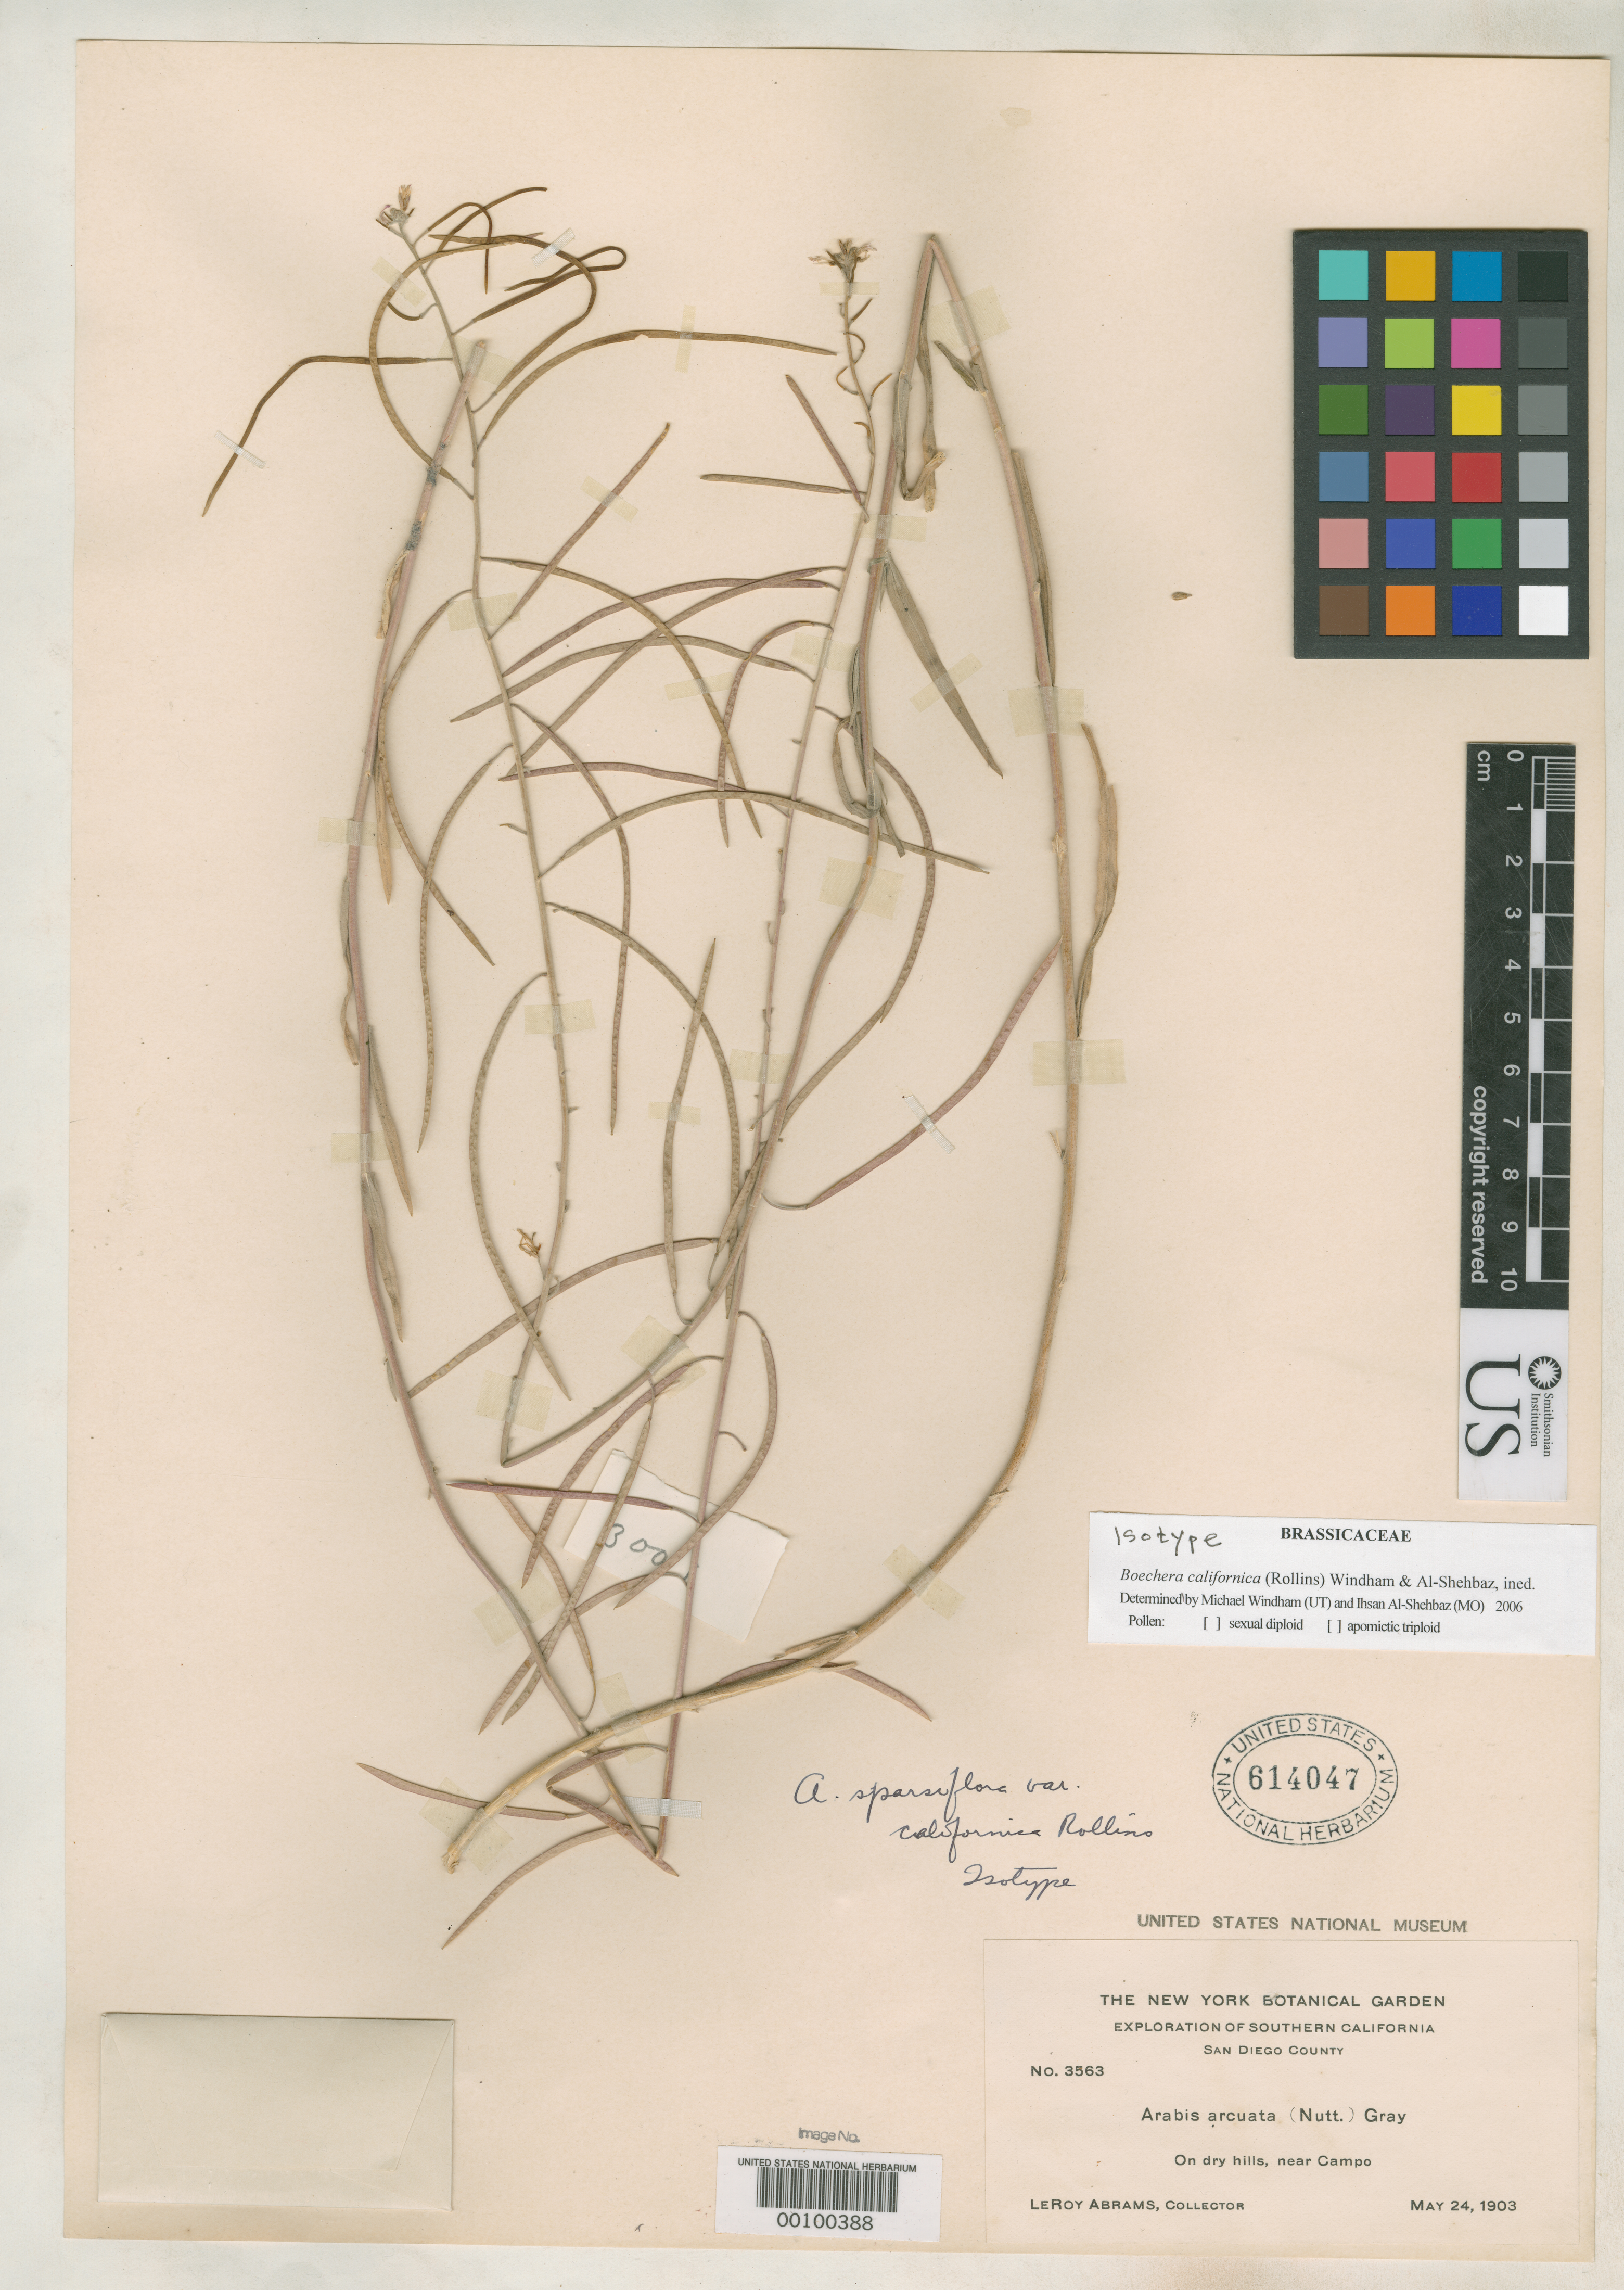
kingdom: Plantae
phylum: Tracheophyta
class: Magnoliopsida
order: Brassicales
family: Brassicaceae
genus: Arabis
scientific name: Arabis sparsiflora var. californica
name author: Rollins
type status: Isotype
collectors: L. Abrams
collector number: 3563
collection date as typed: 24 May 1903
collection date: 1903-05-24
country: United States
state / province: California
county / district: San Diego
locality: Near Campo.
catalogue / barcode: US 614047